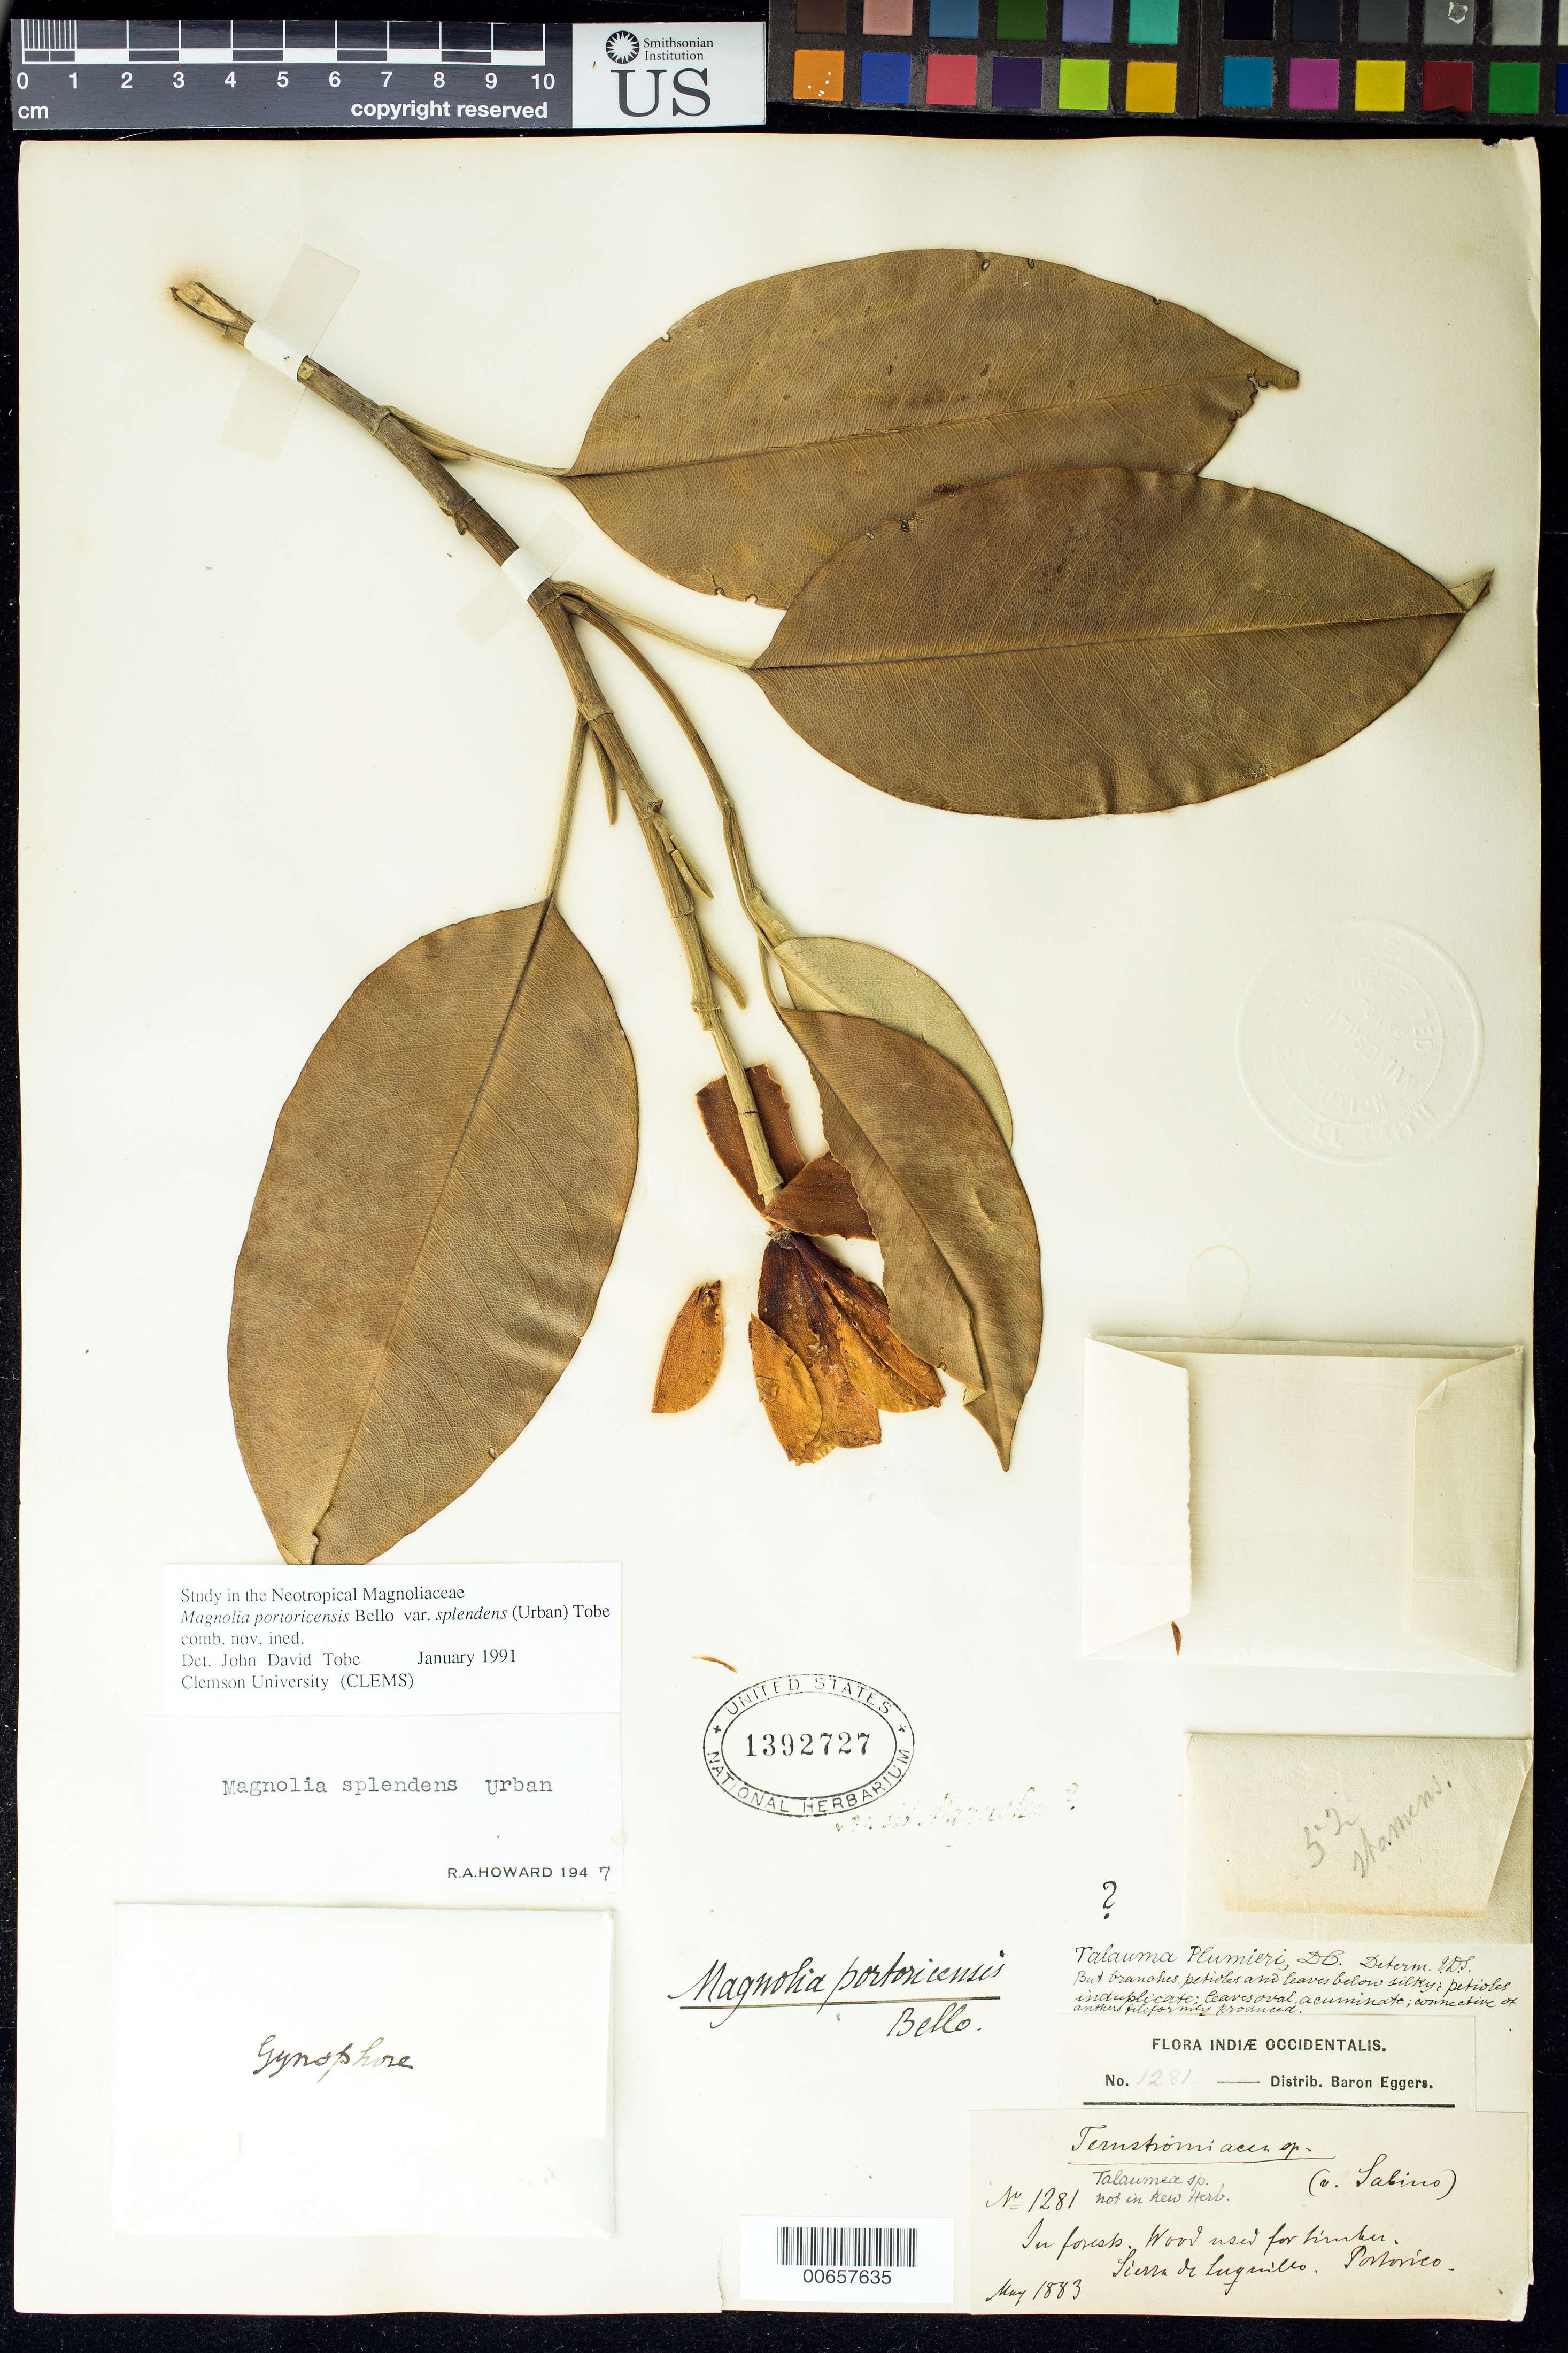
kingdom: Plantae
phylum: Tracheophyta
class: Magnoliopsida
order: Magnoliales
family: Magnoliaceae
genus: Magnolia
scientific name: Magnolia portoricensis var. splendens (Urb.) Tobe, comb. nov. ined.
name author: (Urb.) Tobe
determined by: Tobe, J. D., (CLEMS), Clemson University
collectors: H. F. A. von Eggers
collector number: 1281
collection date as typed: May 1883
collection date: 1883-05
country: Puerto Rico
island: Greater Antilles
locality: Sierra de Luquillo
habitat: In forest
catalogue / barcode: US 1392727